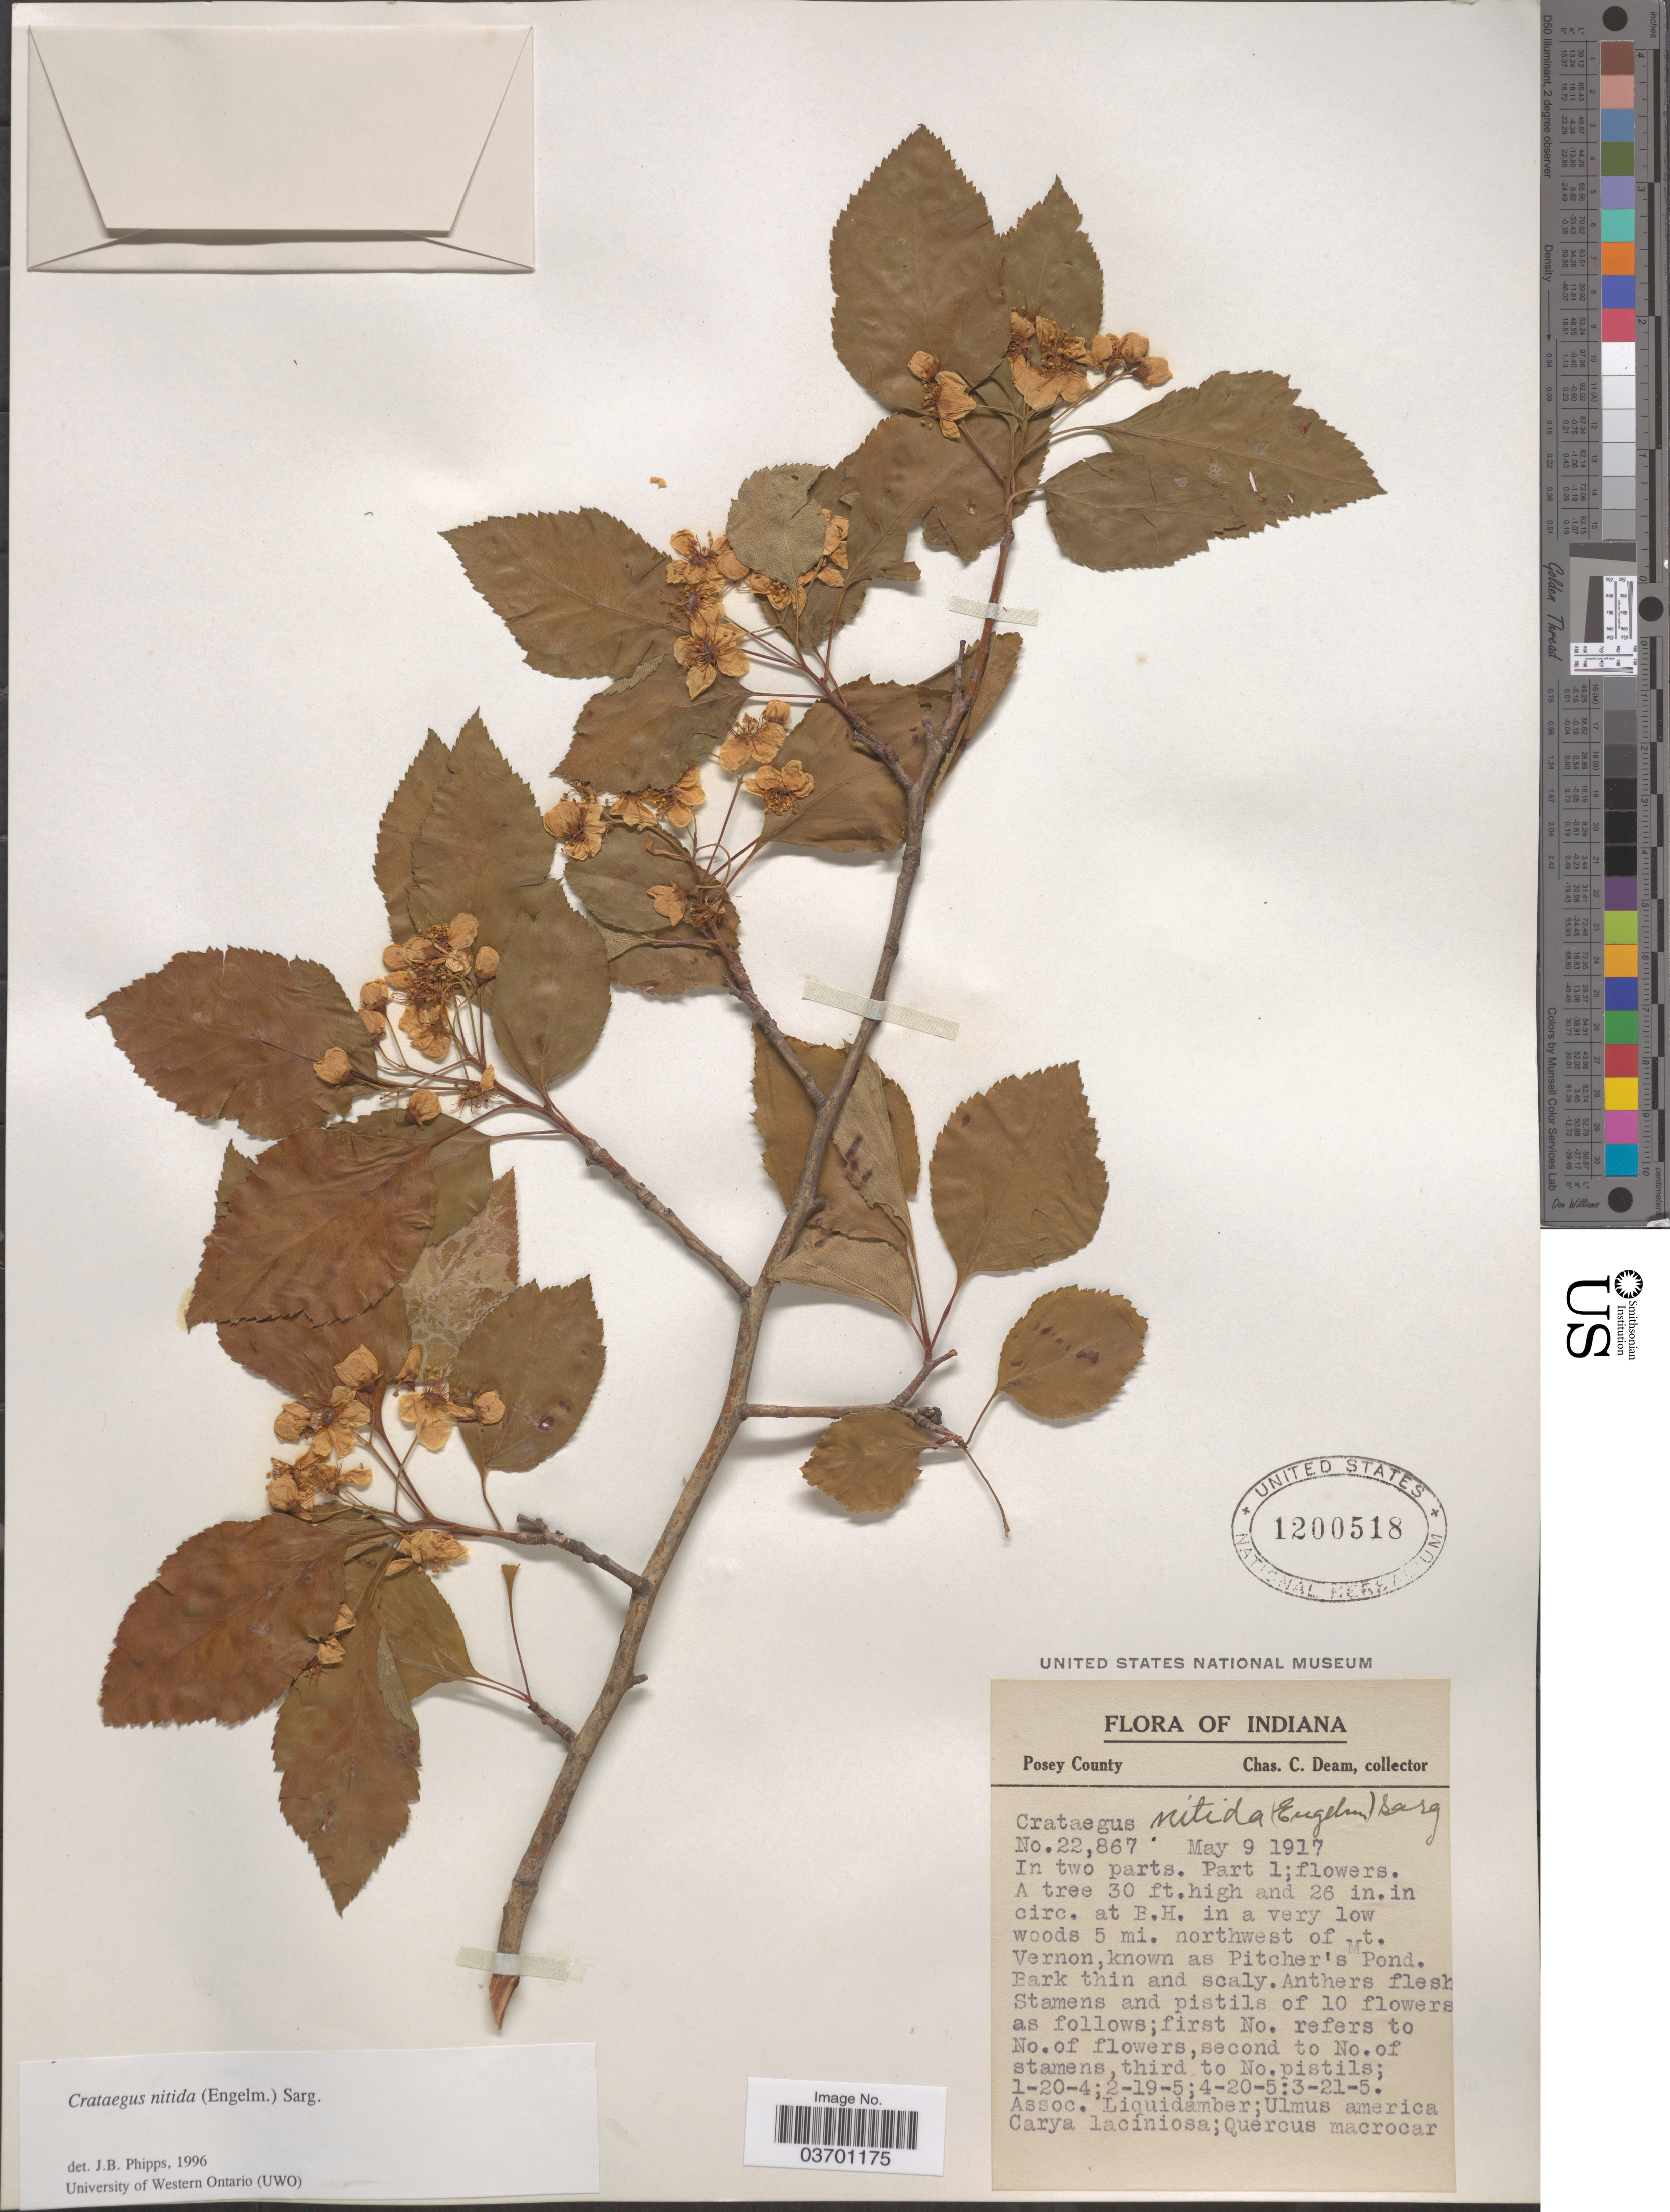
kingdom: Plantae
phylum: Tracheophyta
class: Magnoliopsida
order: Rosales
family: Rosaceae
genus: Crataegus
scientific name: Crataegus nitida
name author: (Engelm. ex Britton & N.E. Br.) Sarg.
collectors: C. C. Deam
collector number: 22867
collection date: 1917-05-09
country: United States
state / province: Indiana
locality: Posey County. 5 mi. northwest of Mt. Vernon, known as Pitcher's Pond.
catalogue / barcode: US 1200518